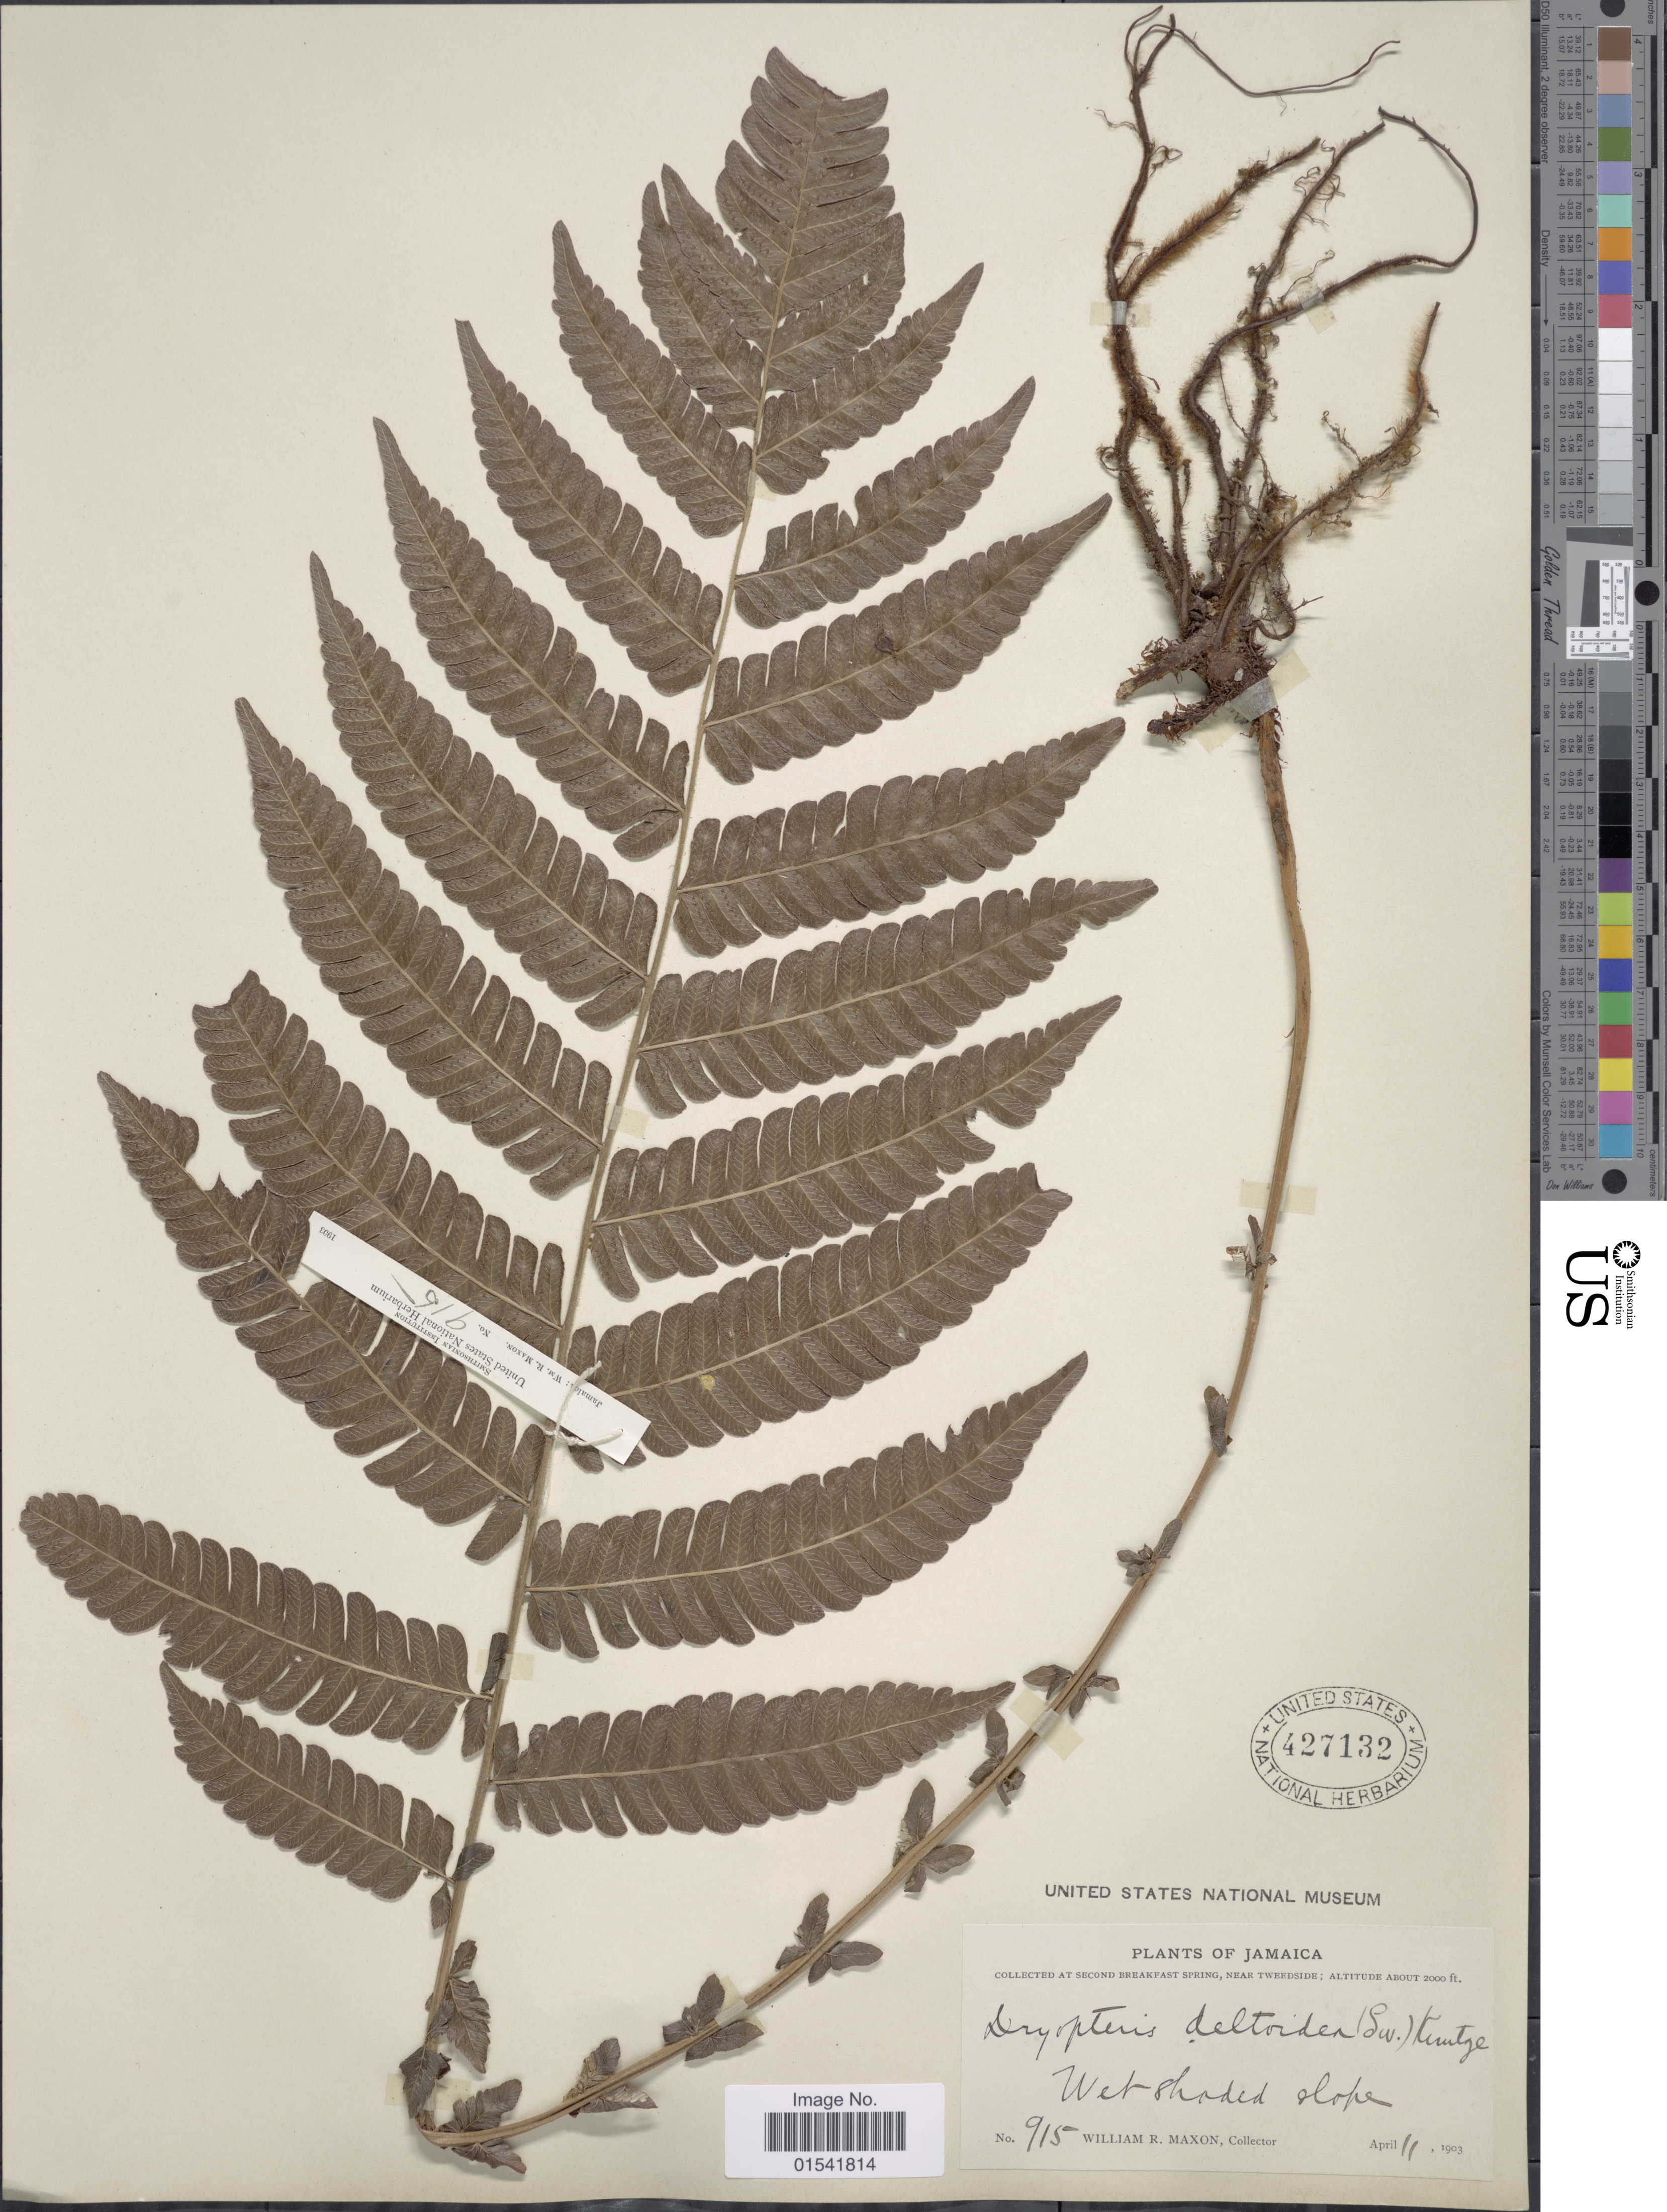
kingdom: Plantae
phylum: Tracheophyta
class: Polypodiopsida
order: Polypodiales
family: Thelypteridaceae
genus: Steiropteris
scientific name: Steiropteris deltoidea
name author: (Sw.) Pic. Serm.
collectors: W. R. Maxon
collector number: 915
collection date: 1903-04-11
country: Jamaica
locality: At second Breakfast Spring, near Tweeside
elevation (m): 610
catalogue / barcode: US 427132